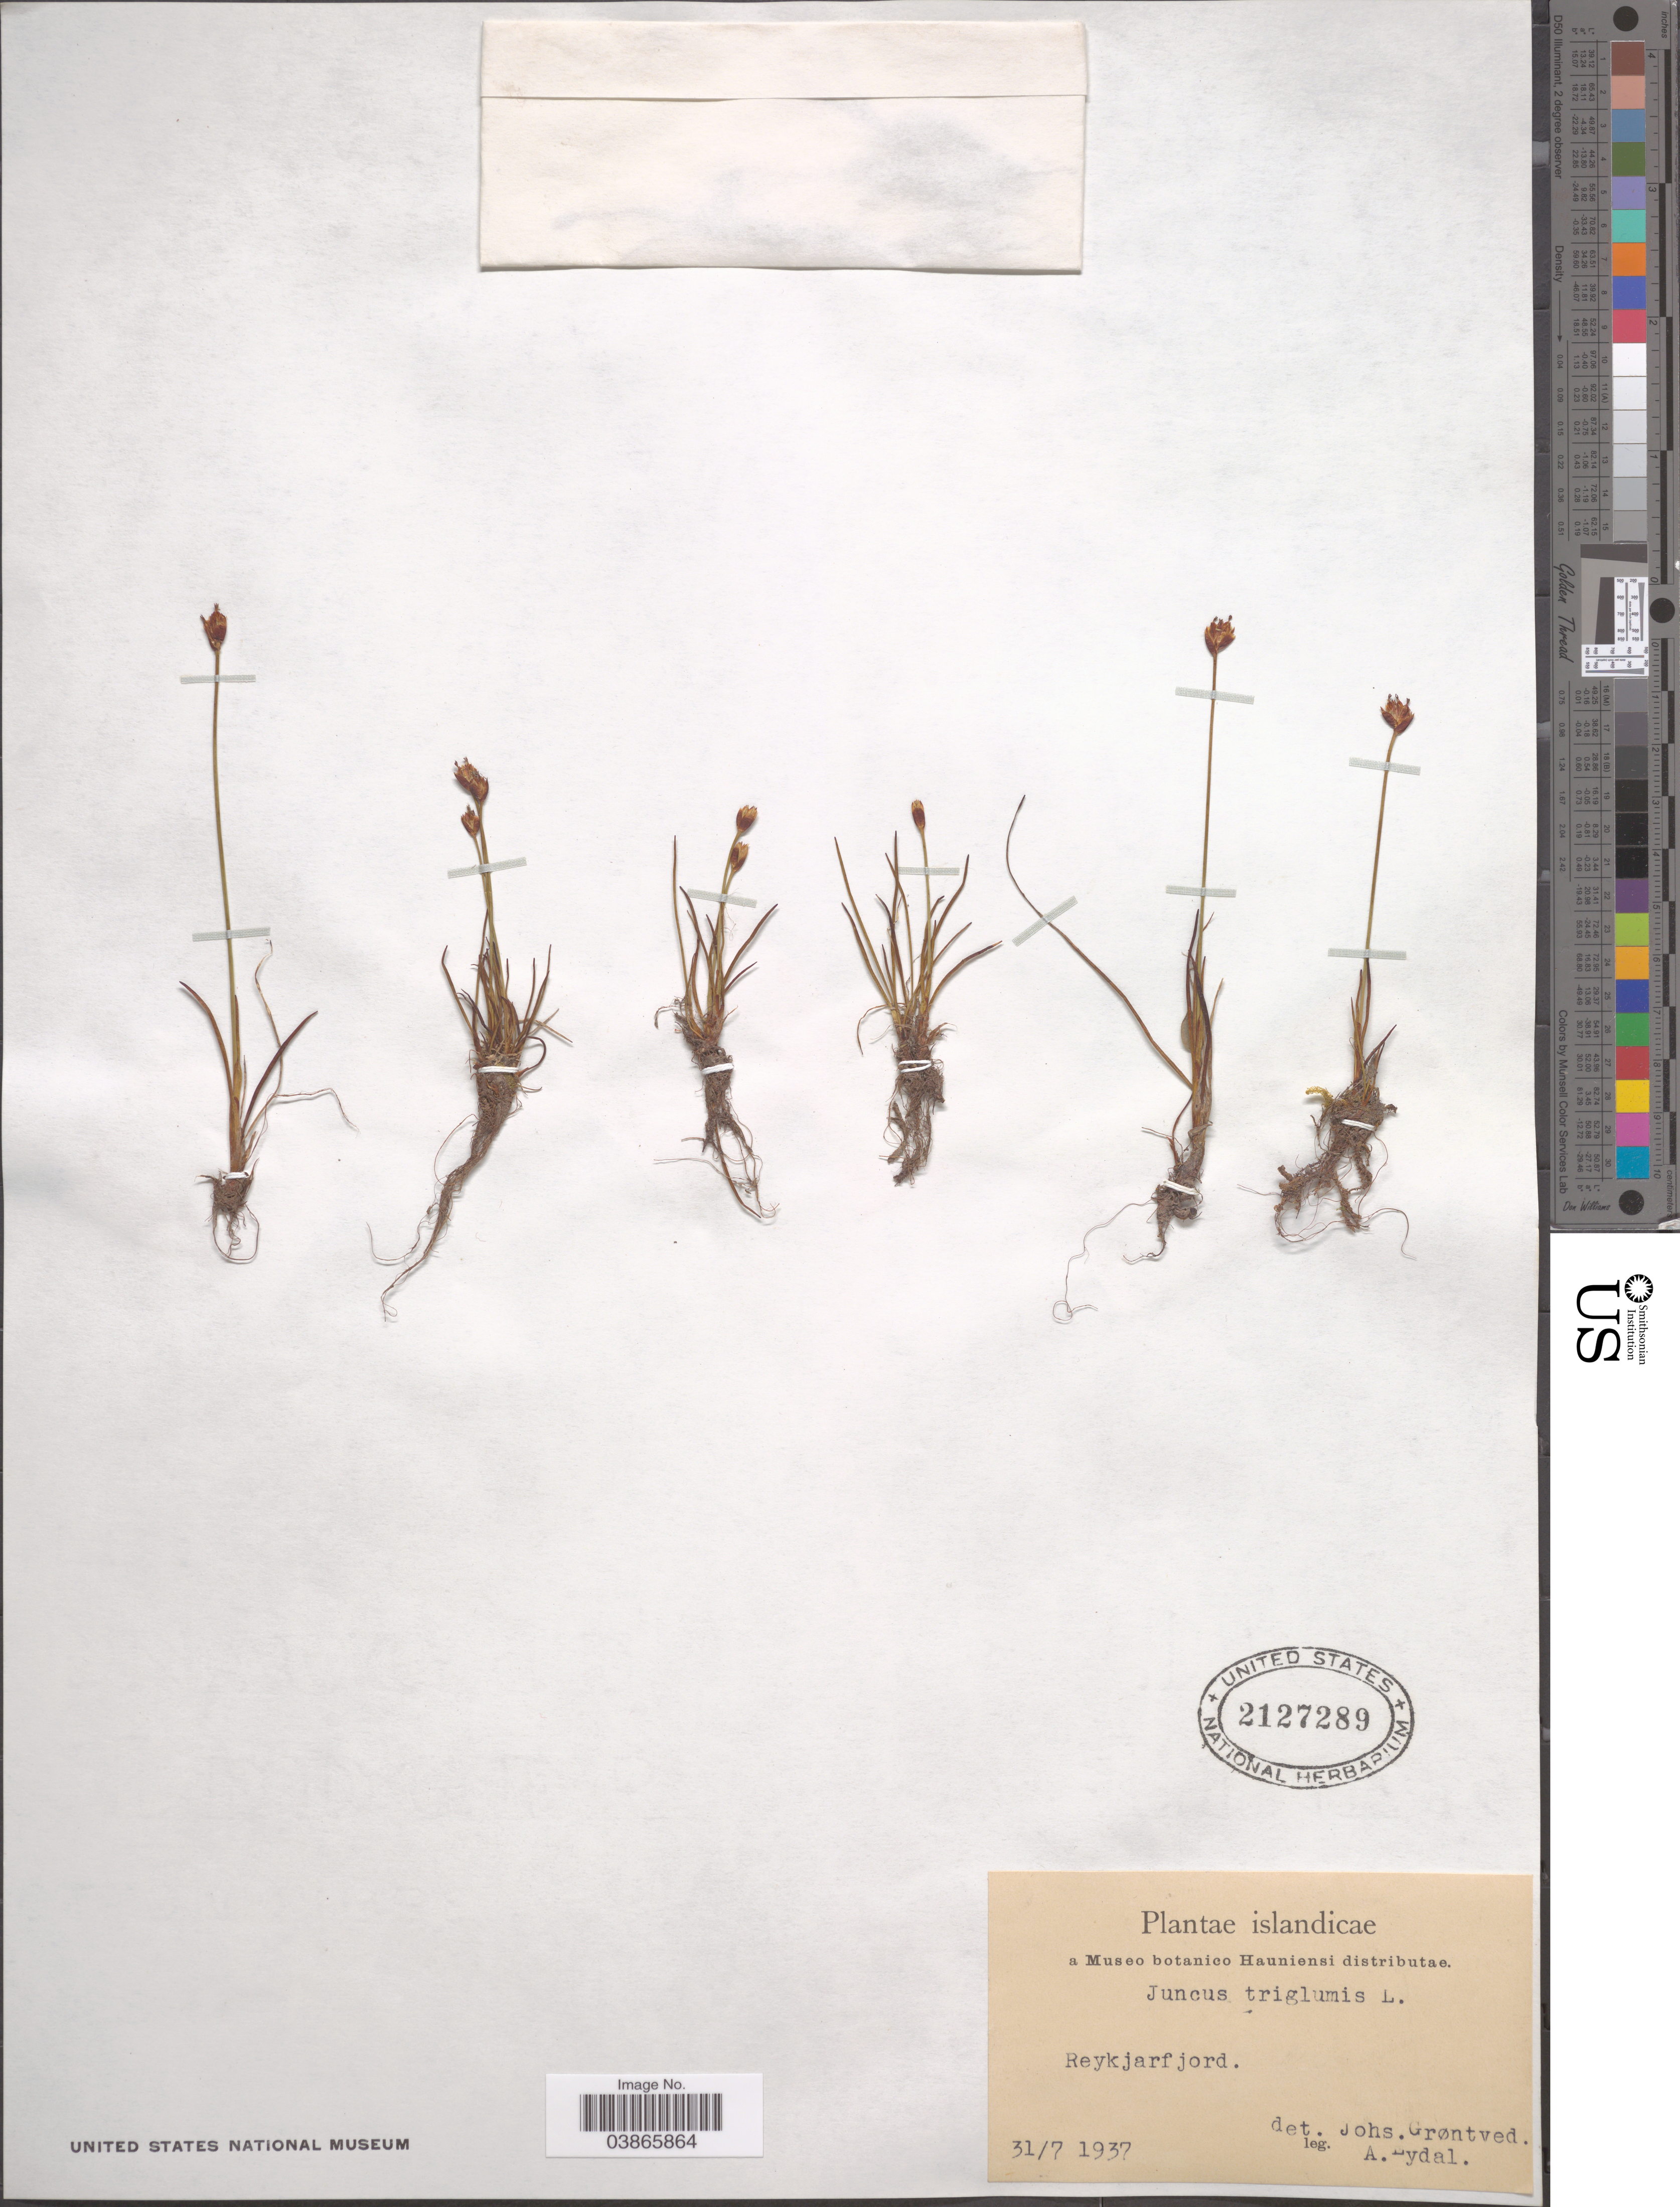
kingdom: Plantae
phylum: Tracheophyta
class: Liliopsida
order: Poales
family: Juncaceae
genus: Juncus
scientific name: Juncus triglumis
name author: L.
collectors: A. Eydal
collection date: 1937-07-31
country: Iceland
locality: Islandicae. Reykjarfjord.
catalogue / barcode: US 2127289